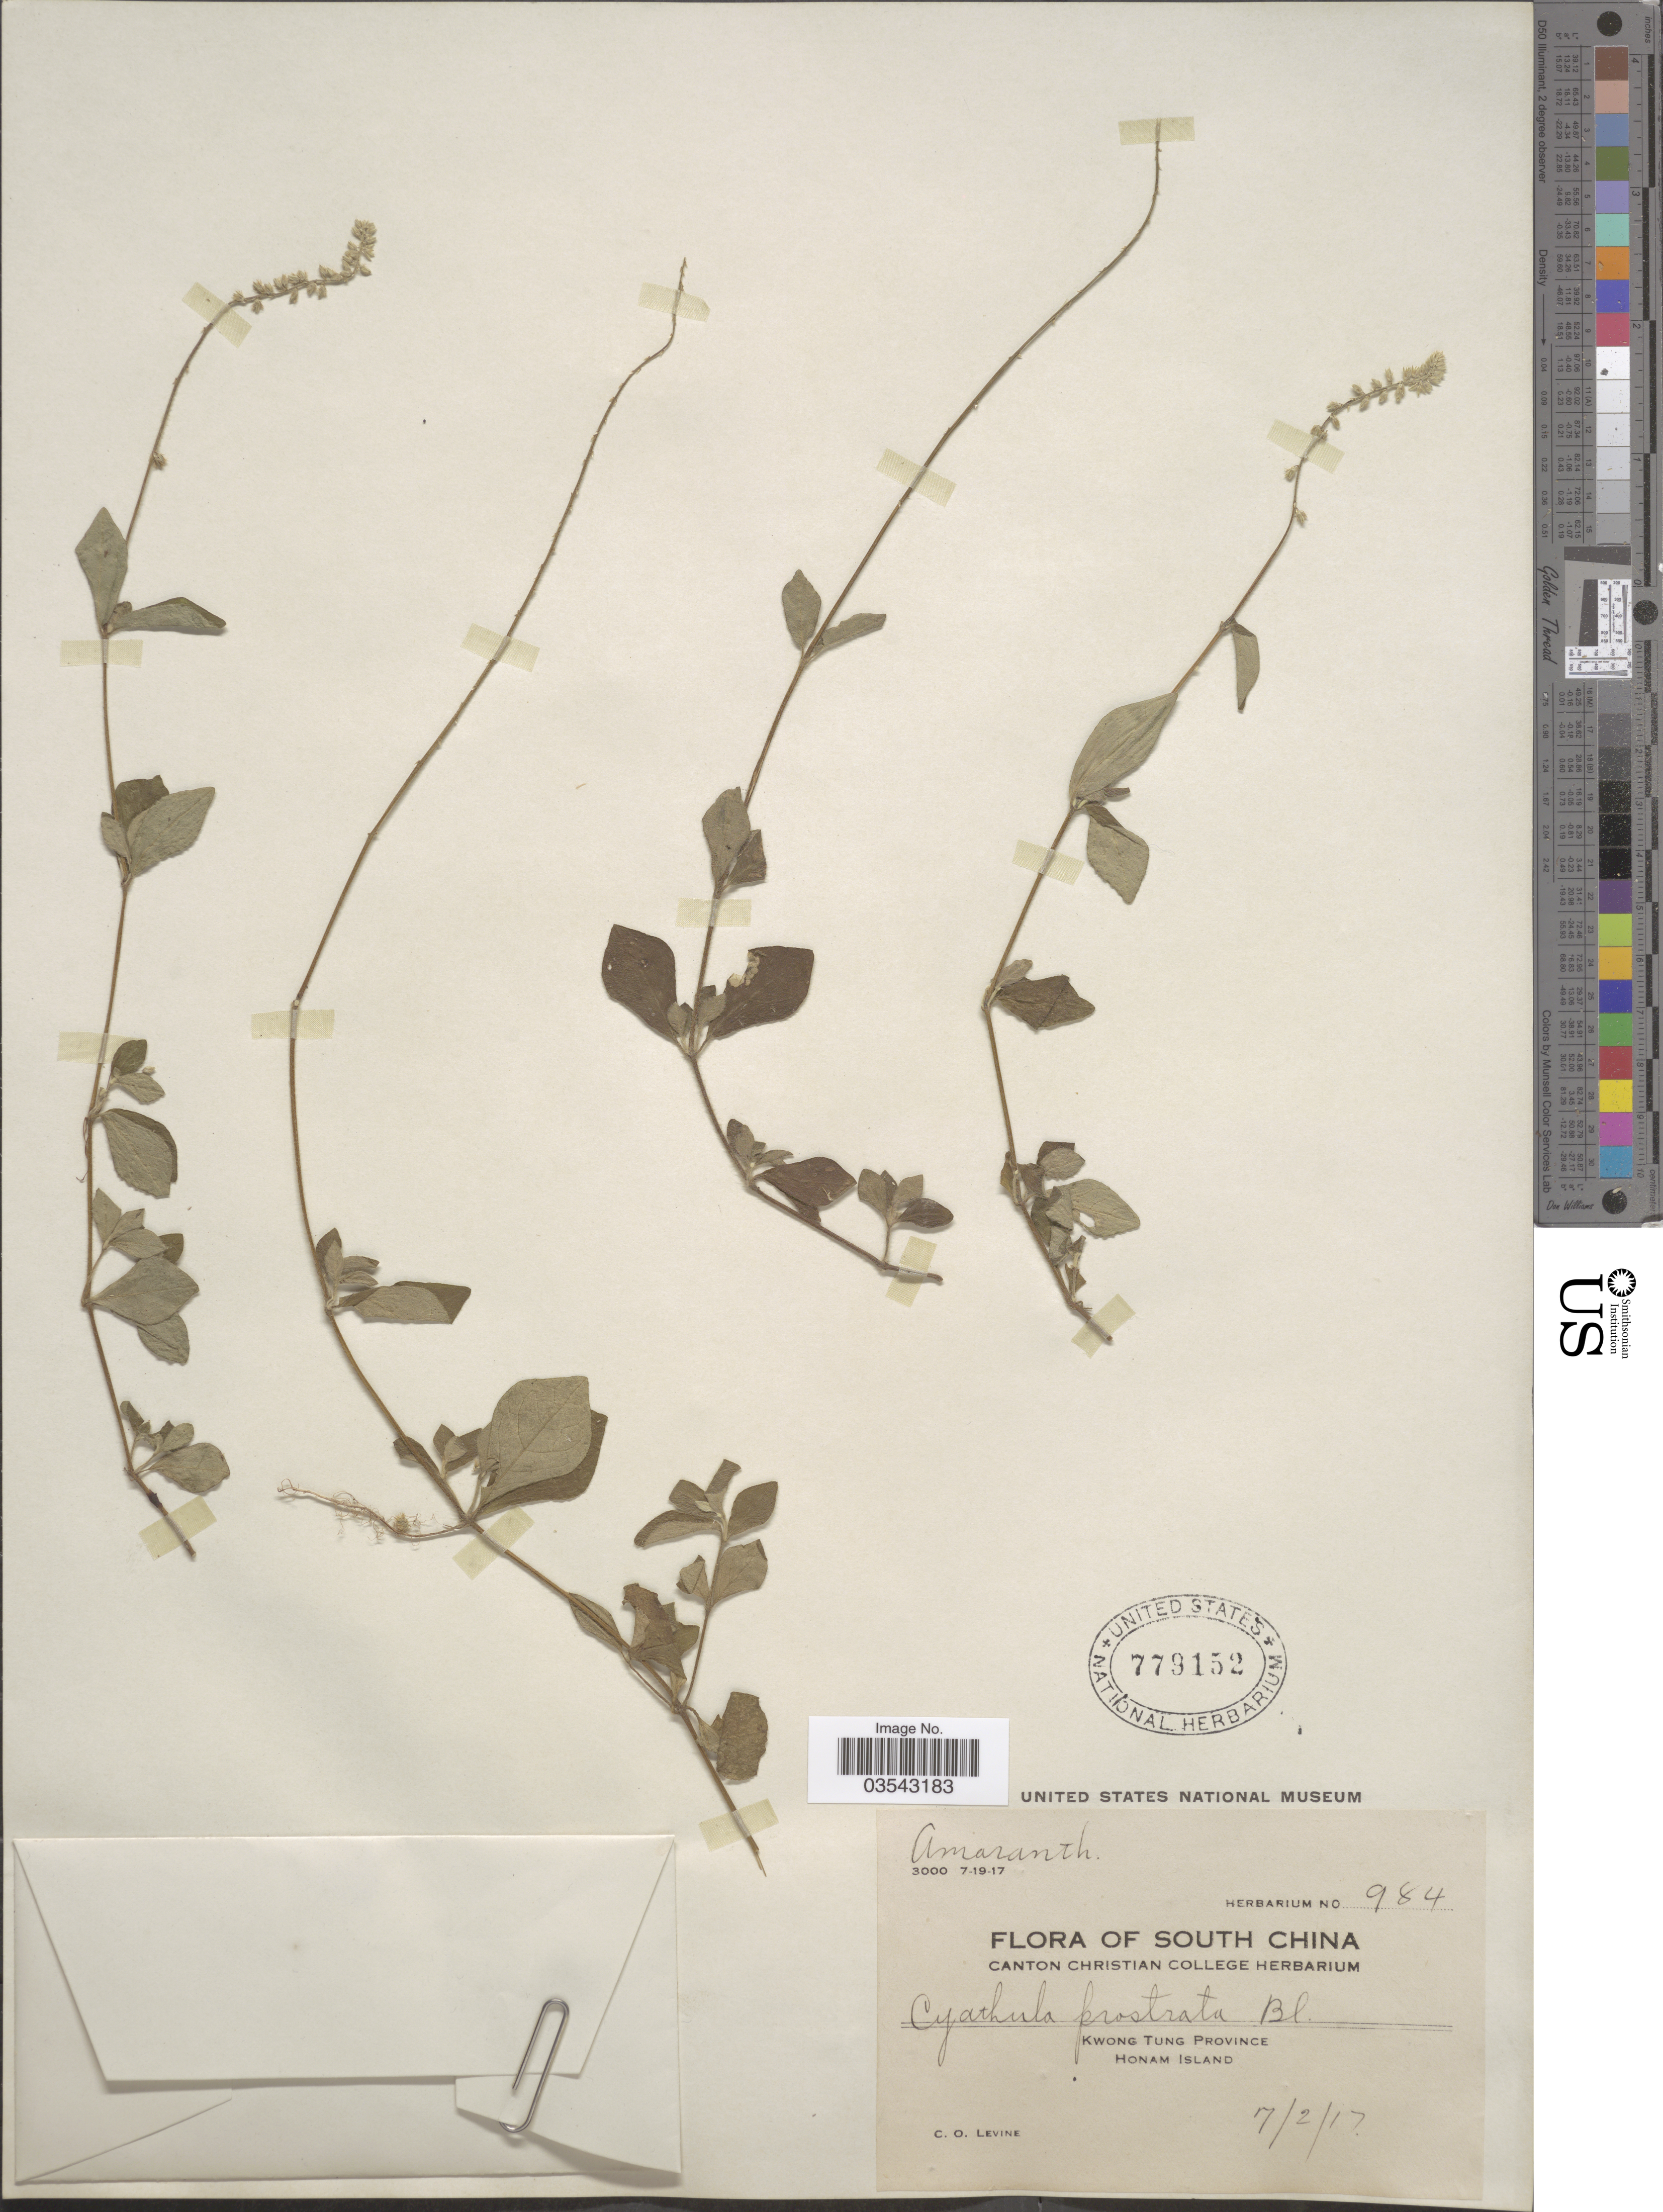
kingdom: Plantae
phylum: Tracheophyta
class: Magnoliopsida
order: Caryophyllales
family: Amaranthaceae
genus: Cyathula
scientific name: Cyathula prostrata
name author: (L.) Blume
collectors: C. O. Levine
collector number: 984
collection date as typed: Transcribed d/m/y: 17/2/17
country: China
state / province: Guangdong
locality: Kwong Tung Province. Honam Island.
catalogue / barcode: US 779152